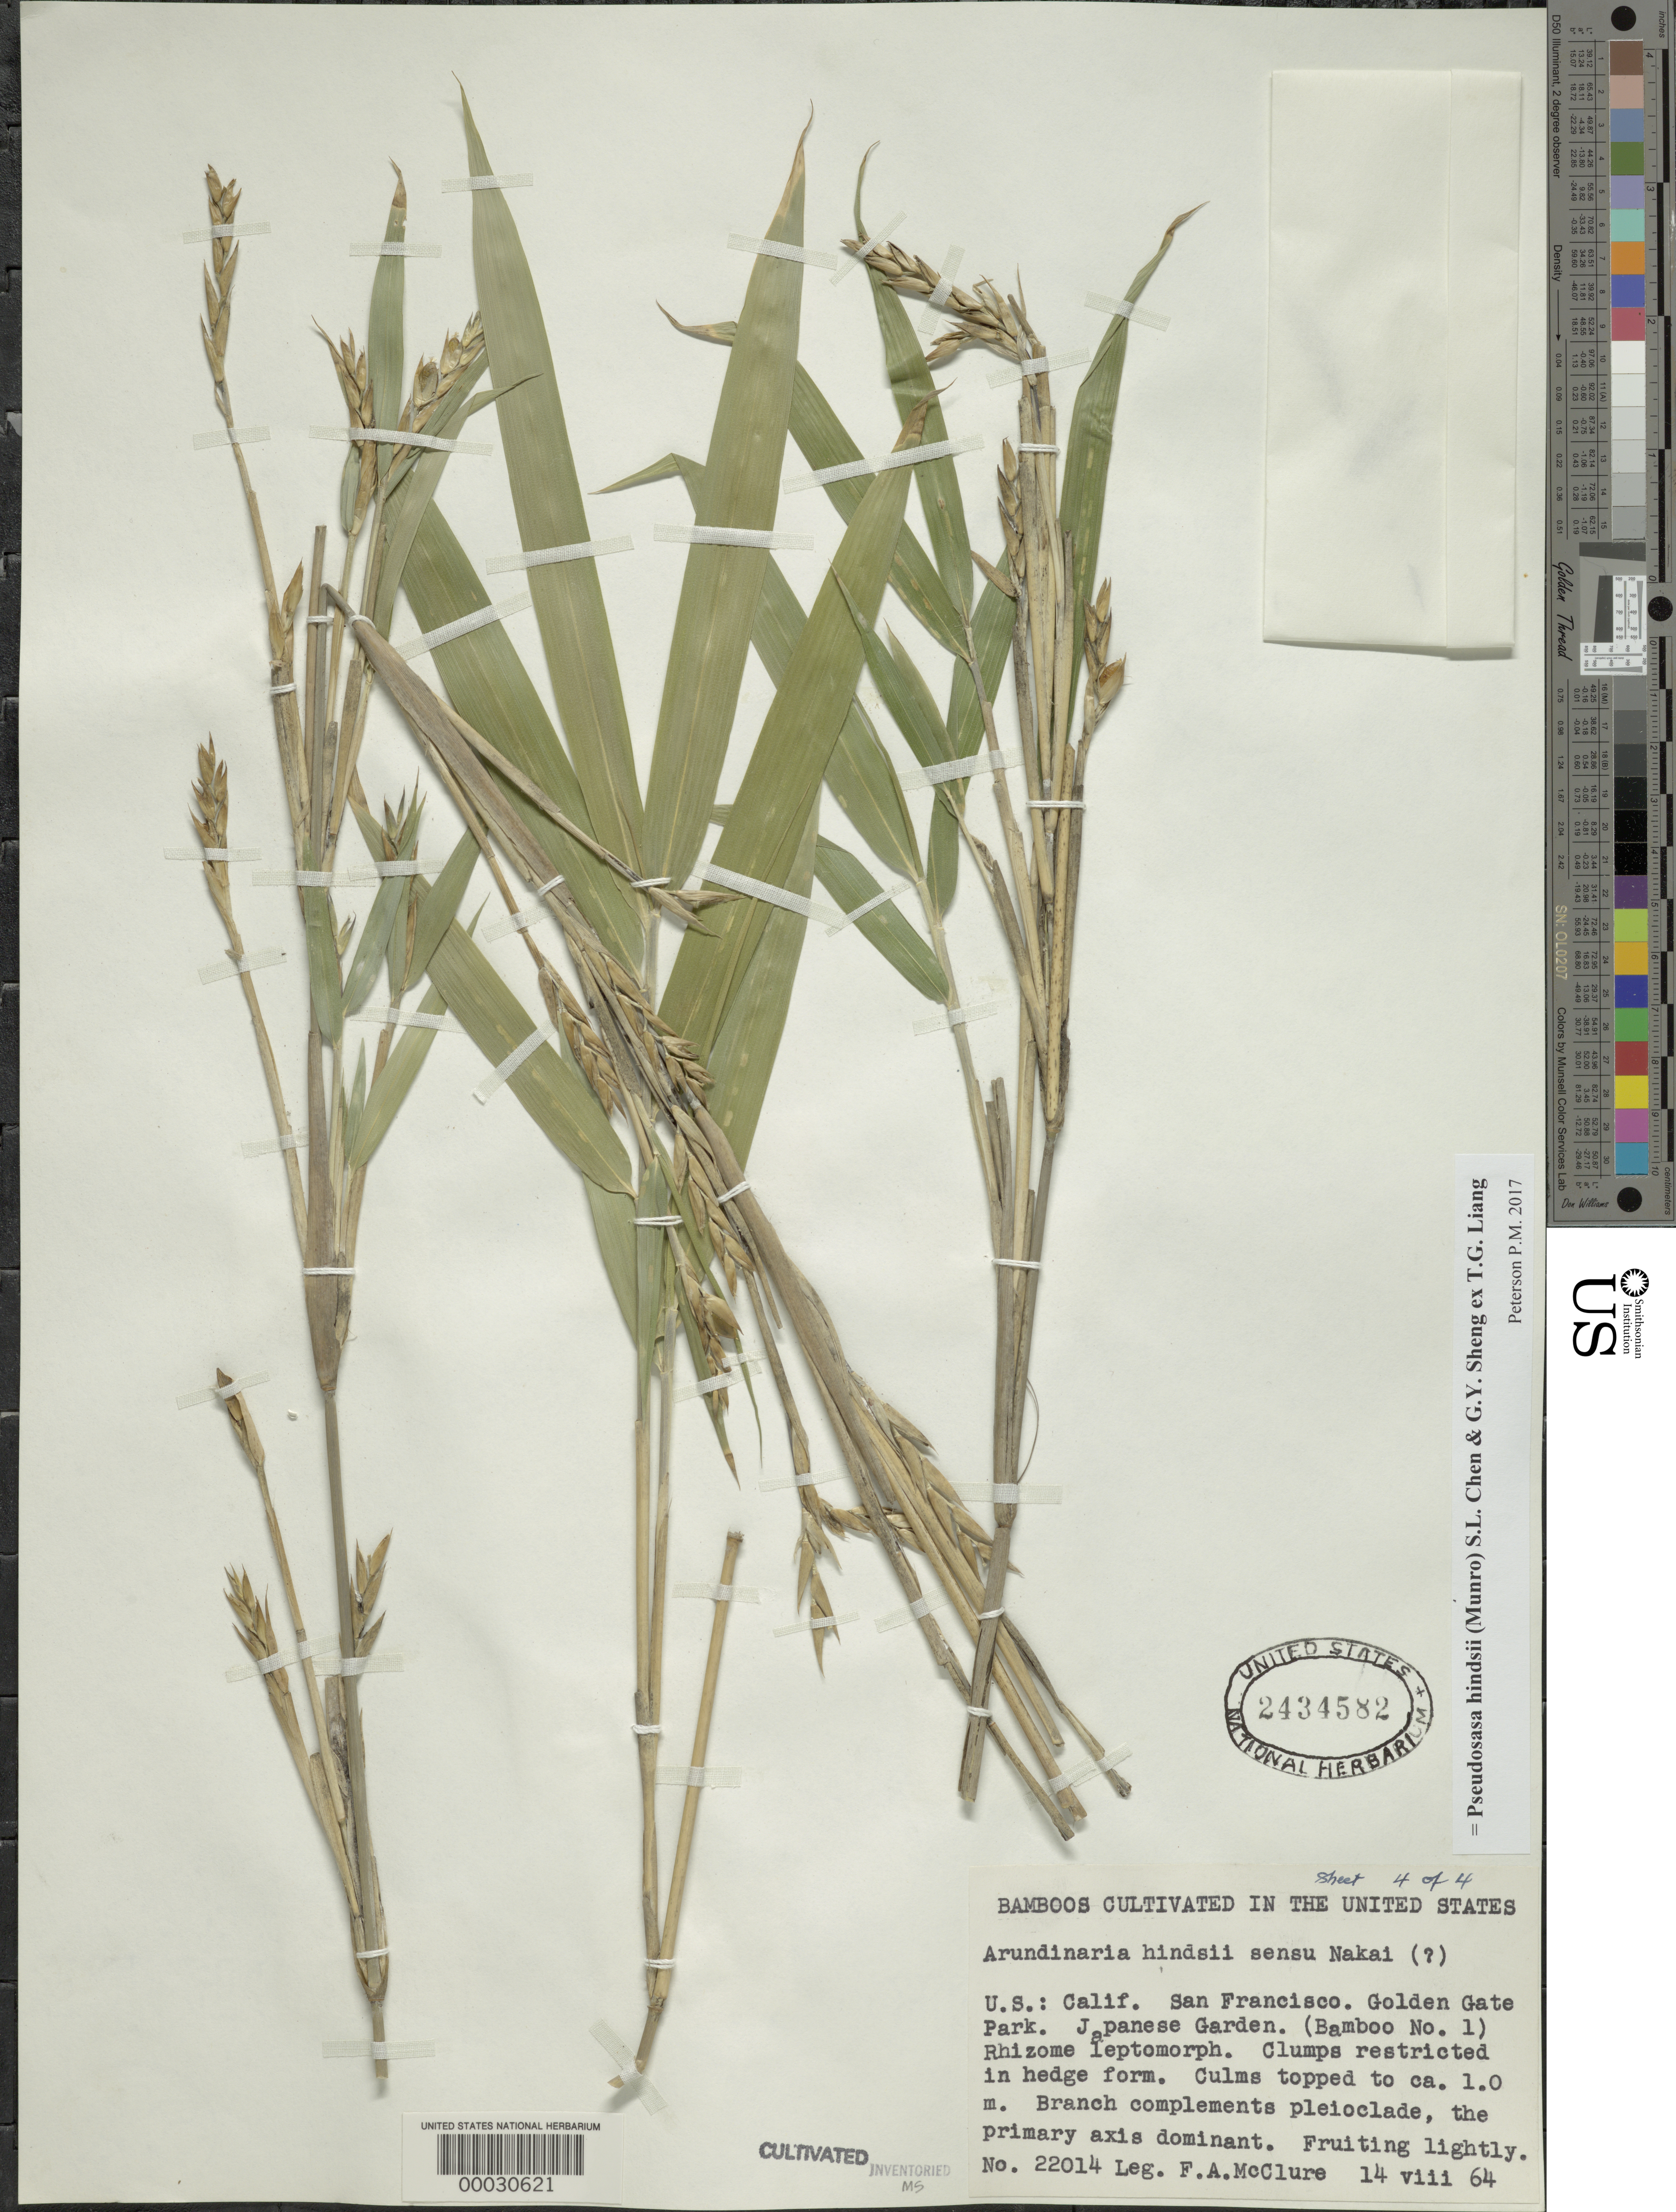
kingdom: Plantae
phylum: Tracheophyta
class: Liliopsida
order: Poales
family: Poaceae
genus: Pseudosasa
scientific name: Pseudosasa hindsii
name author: (Munro) S.L. Chen & G.Y. Sheng ex T.G. Liang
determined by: Poaceae Reorganization Project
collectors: F. A. McClure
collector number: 22014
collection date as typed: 14 Aug 1964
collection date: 1964-08-14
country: United States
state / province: California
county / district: San Francisco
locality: Golden gate park-san francisco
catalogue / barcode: US 2434582